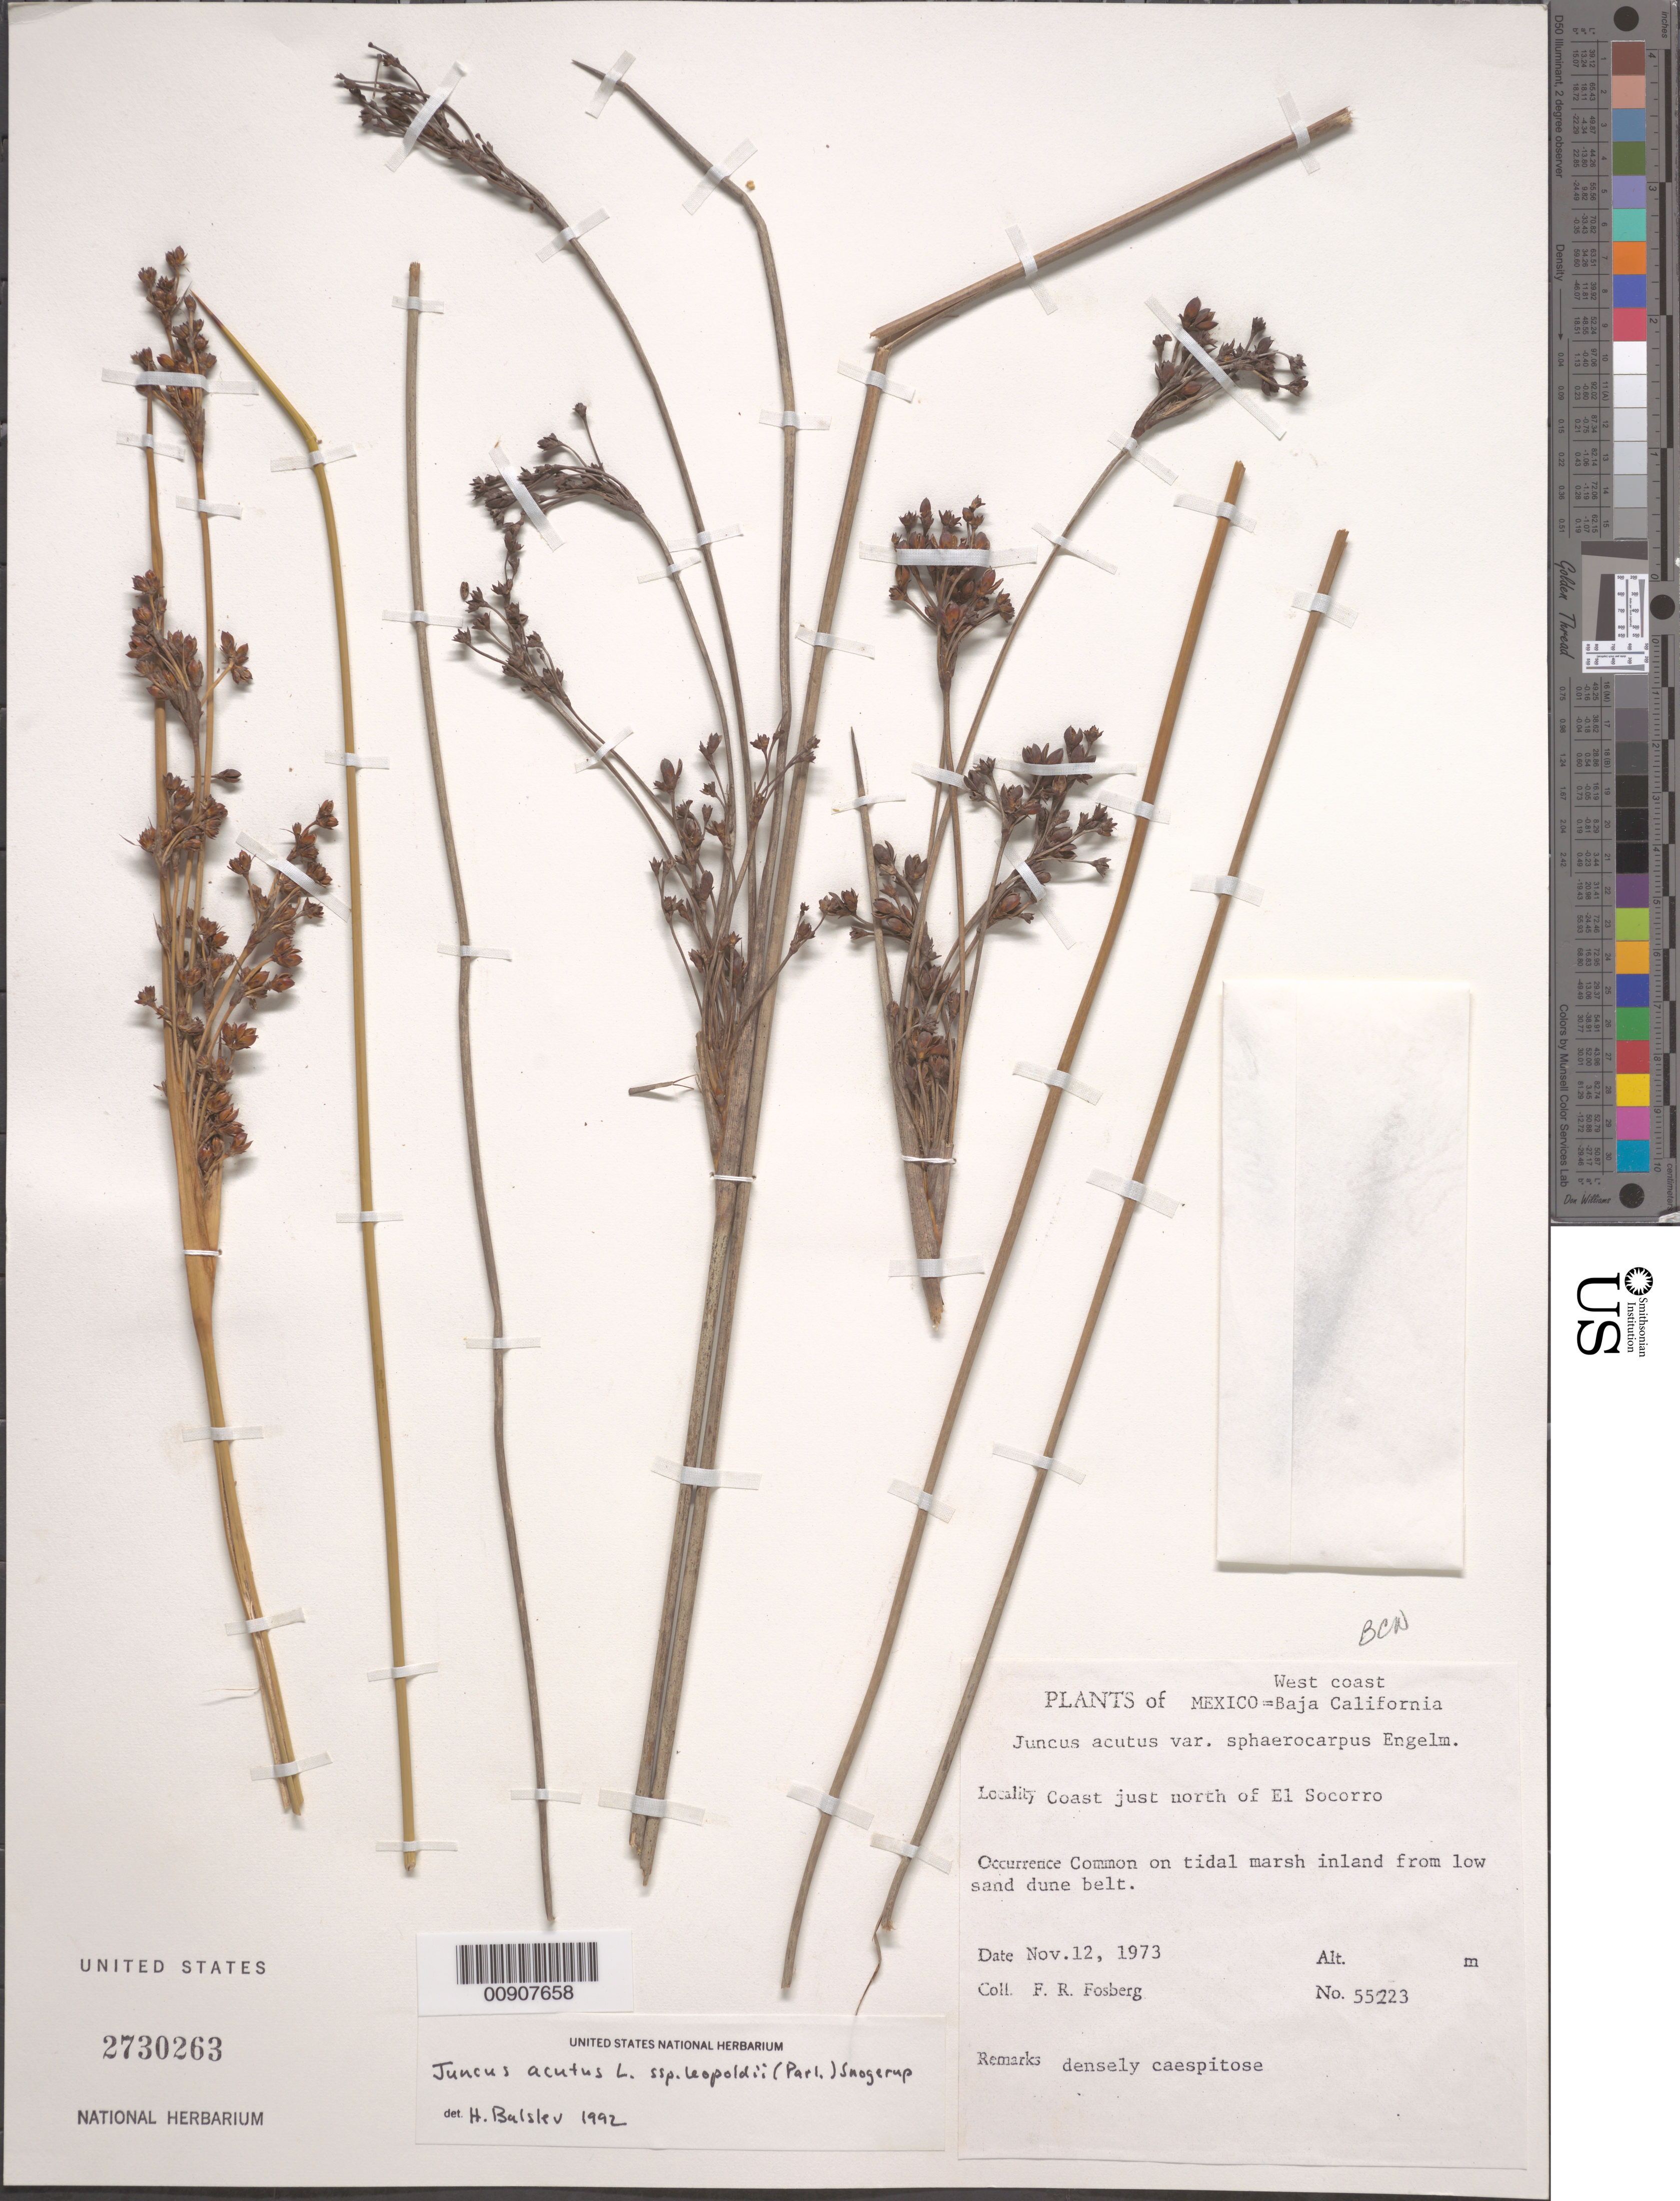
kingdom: Plantae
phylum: Tracheophyta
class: Liliopsida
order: Poales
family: Juncaceae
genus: Juncus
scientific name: Juncus acutus subsp. leopoldii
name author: (Parl.) Snogerup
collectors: F. R. Fosberg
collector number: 55223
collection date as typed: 12 Nov 1973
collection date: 1973-11-12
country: Mexico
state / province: Baja California Norte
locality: Coast just north of El Socorro. West coast Baja California.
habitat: Common on tidal marsh inland from low sand dune belt.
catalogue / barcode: US 2730263